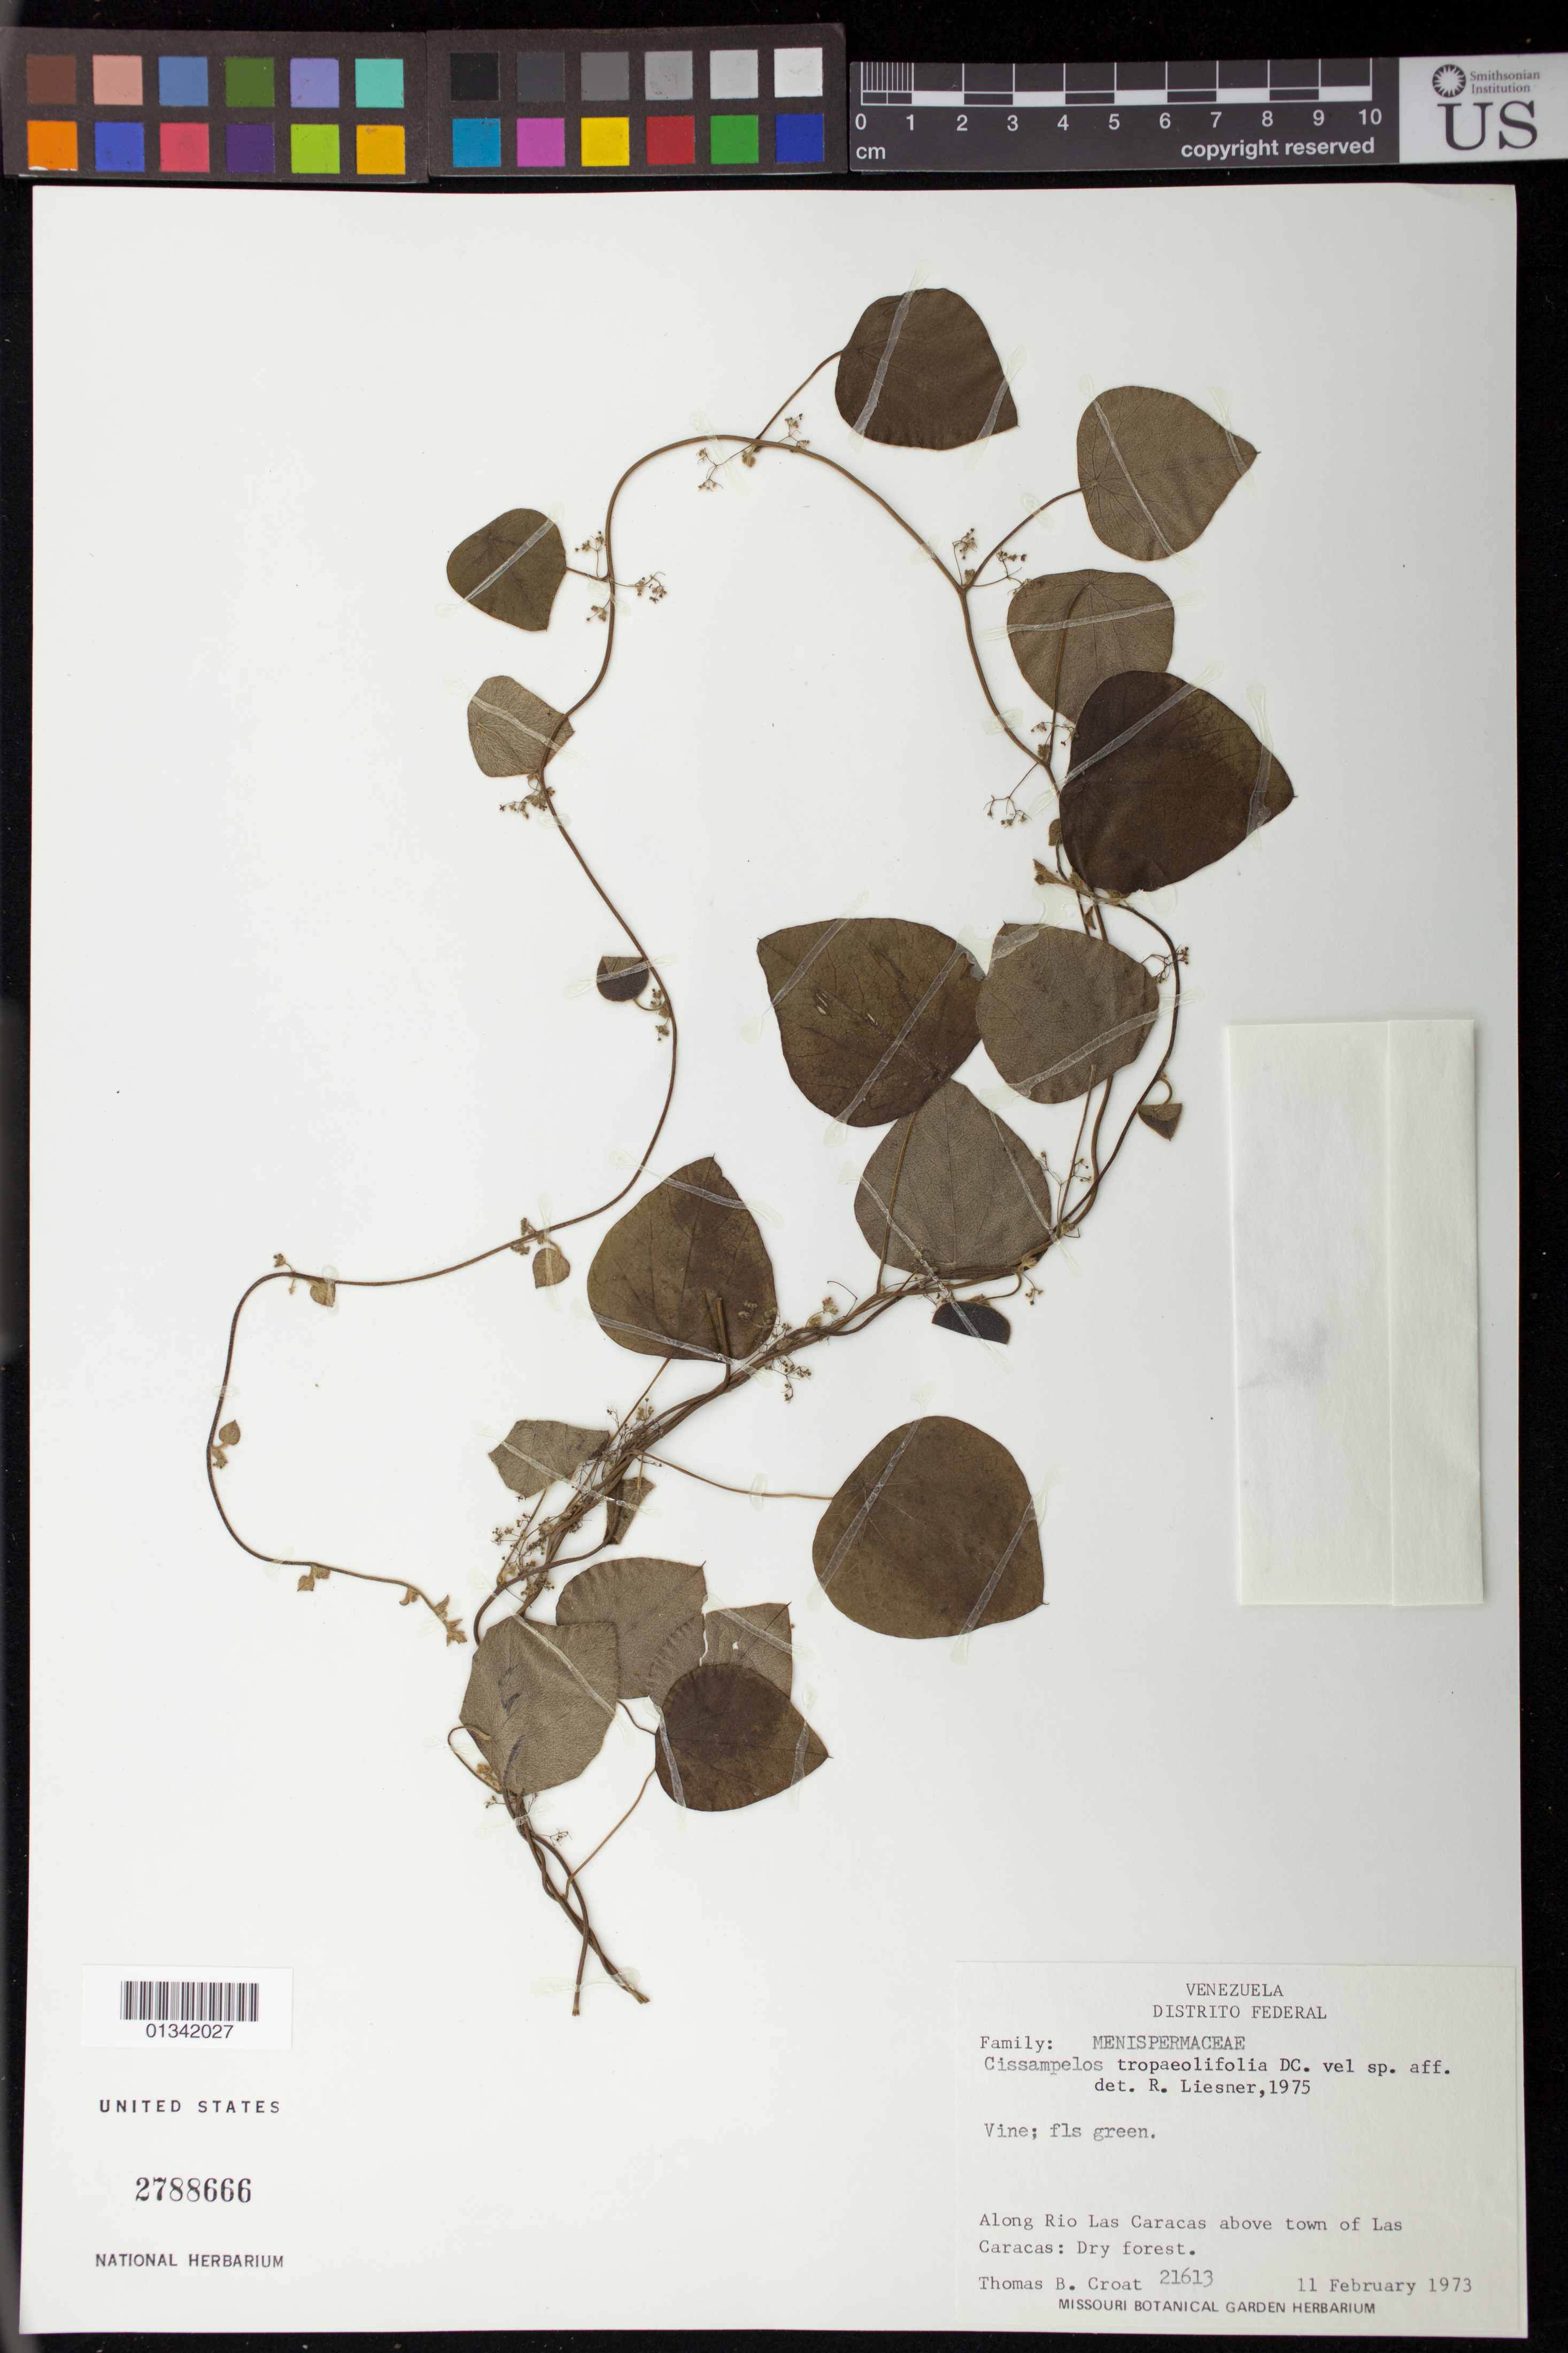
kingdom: Plantae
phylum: Tracheophyta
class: Magnoliopsida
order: Ranunculales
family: Menispermaceae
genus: Cissampelos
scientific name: Cissampelos tropaeolifolia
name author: DC.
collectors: T. B. Croat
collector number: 21613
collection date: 1973-02-11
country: Venezuela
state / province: Apure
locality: Along Rio Las Caracas above town of Las Caracas.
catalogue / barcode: US 2788666